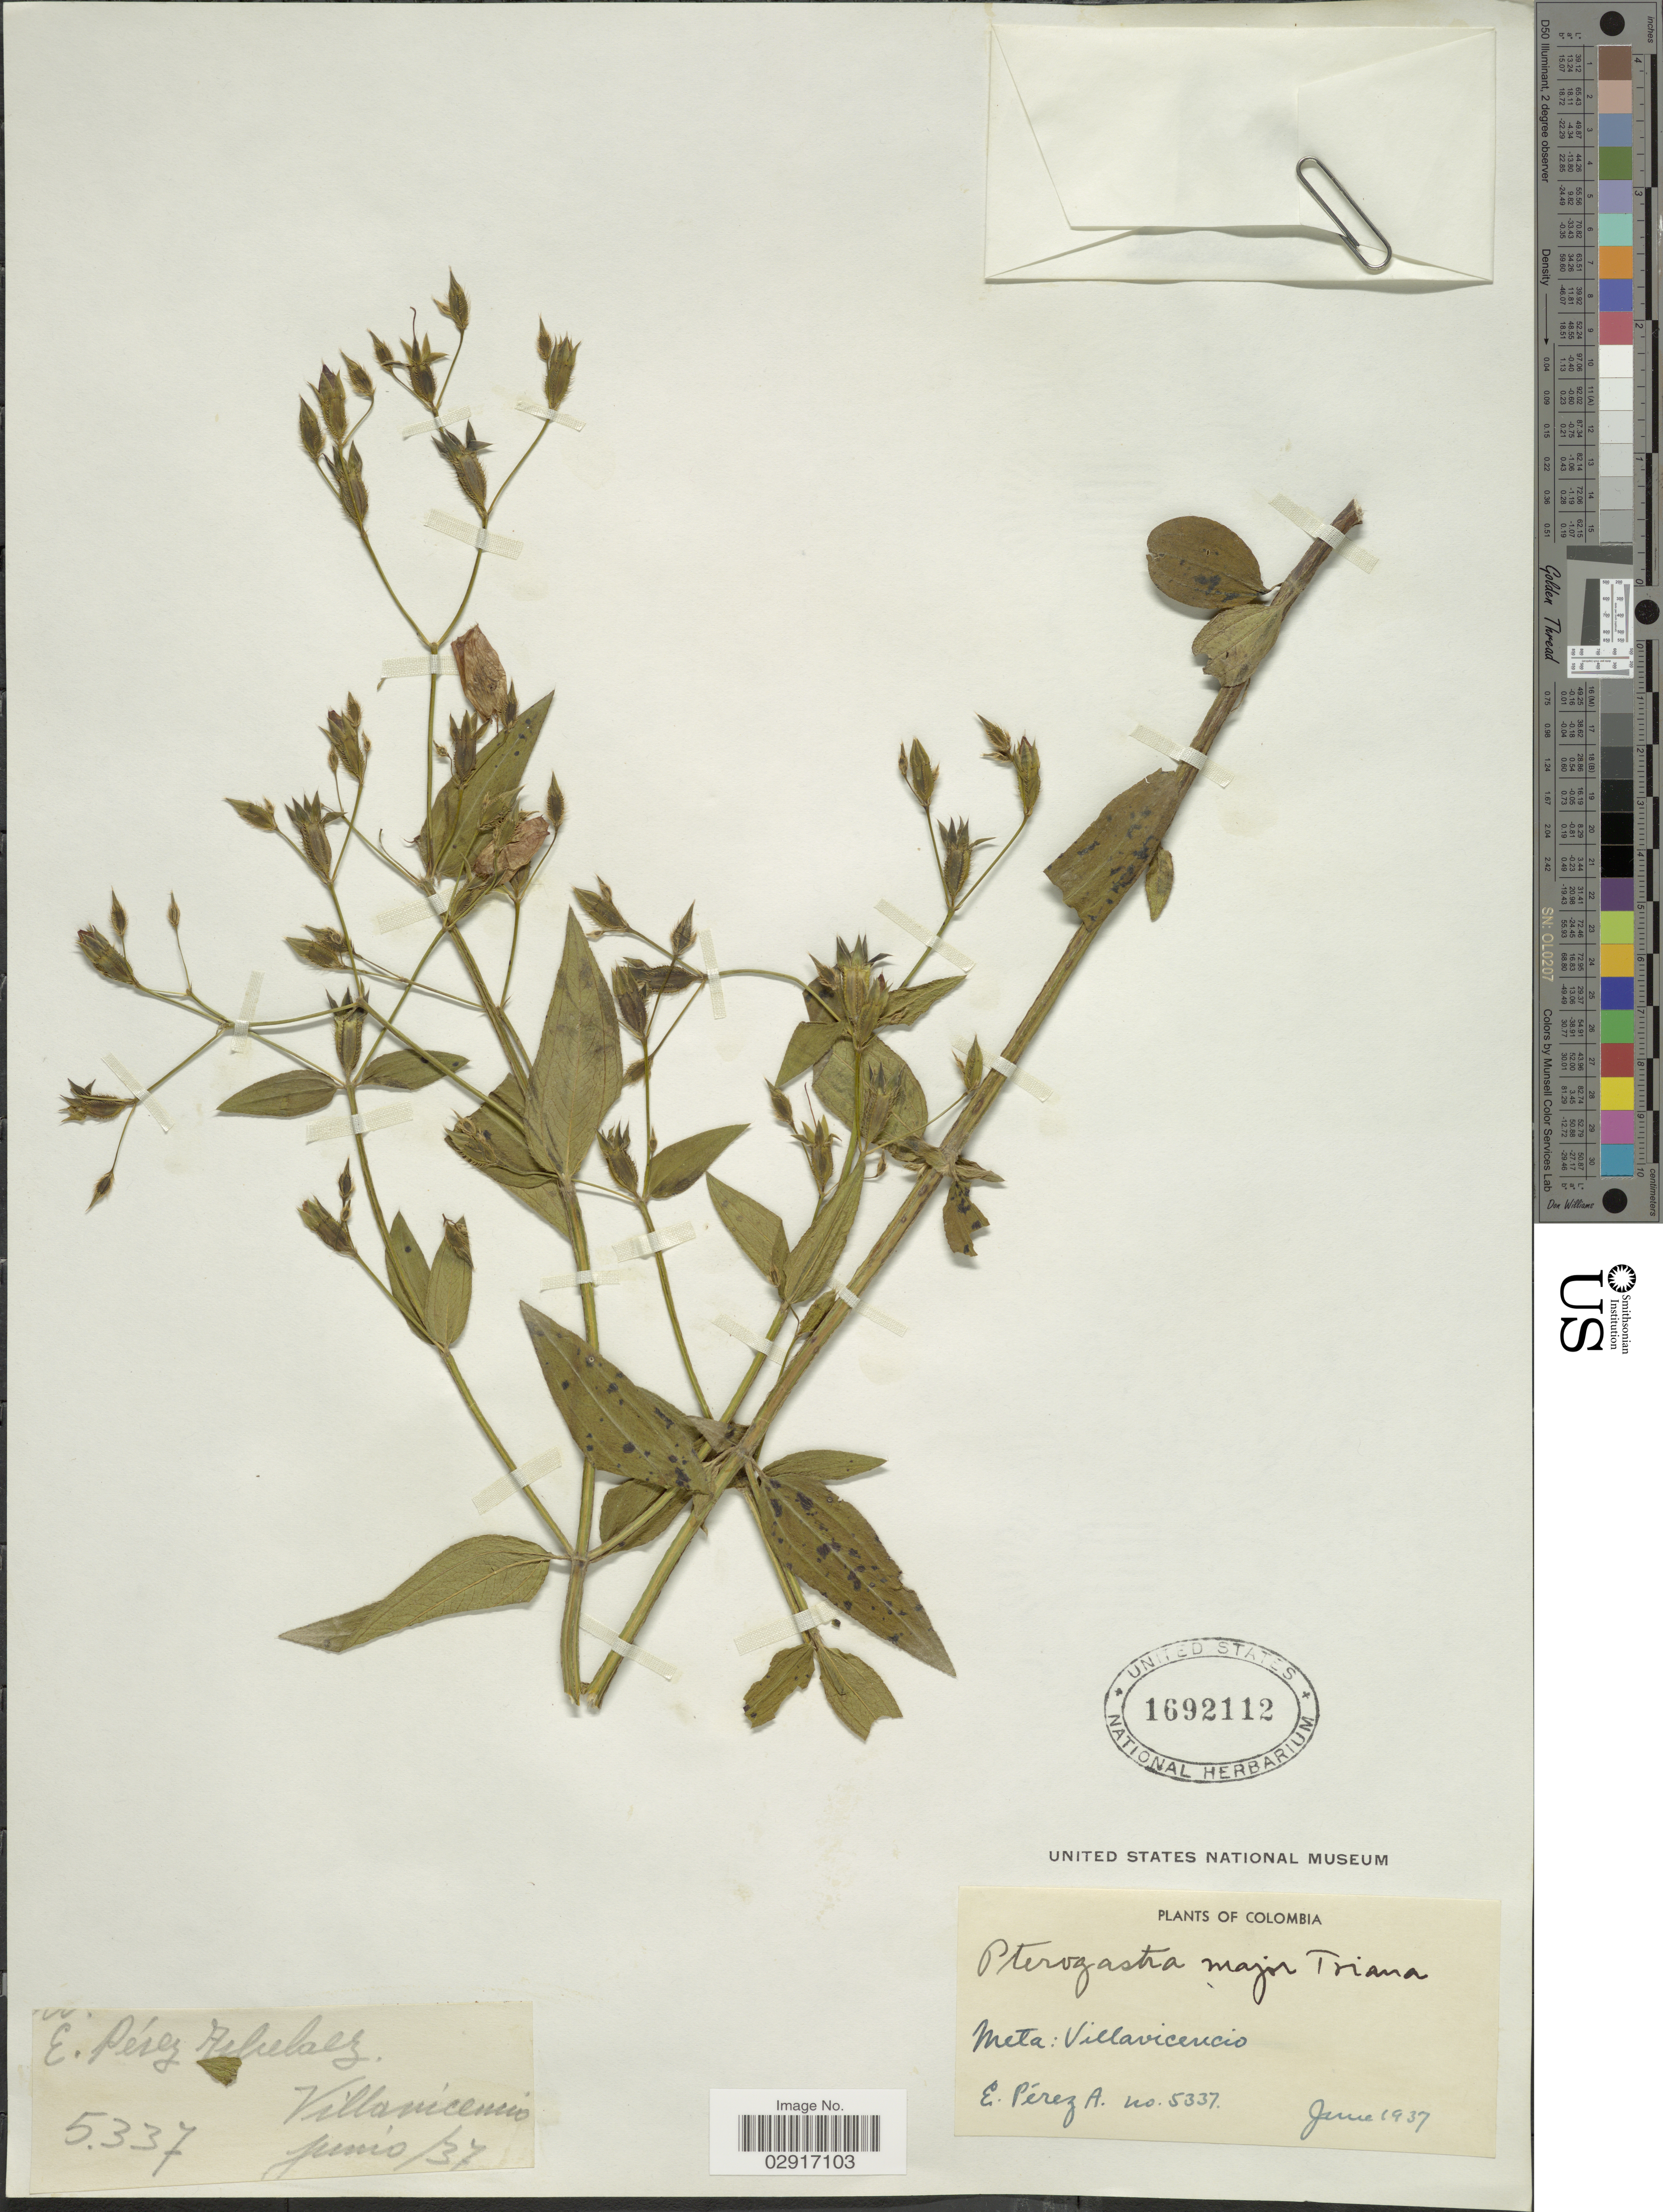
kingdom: Plantae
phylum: Tracheophyta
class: Magnoliopsida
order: Myrtales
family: Melastomataceae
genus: Pterogastra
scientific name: Pterogastra divaricata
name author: (Bonpl.) Naudin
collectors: E. Pérez Arbeláez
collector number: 5337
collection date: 1937-06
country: Colombia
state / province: Meta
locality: Villavicencio.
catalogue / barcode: US 1692112